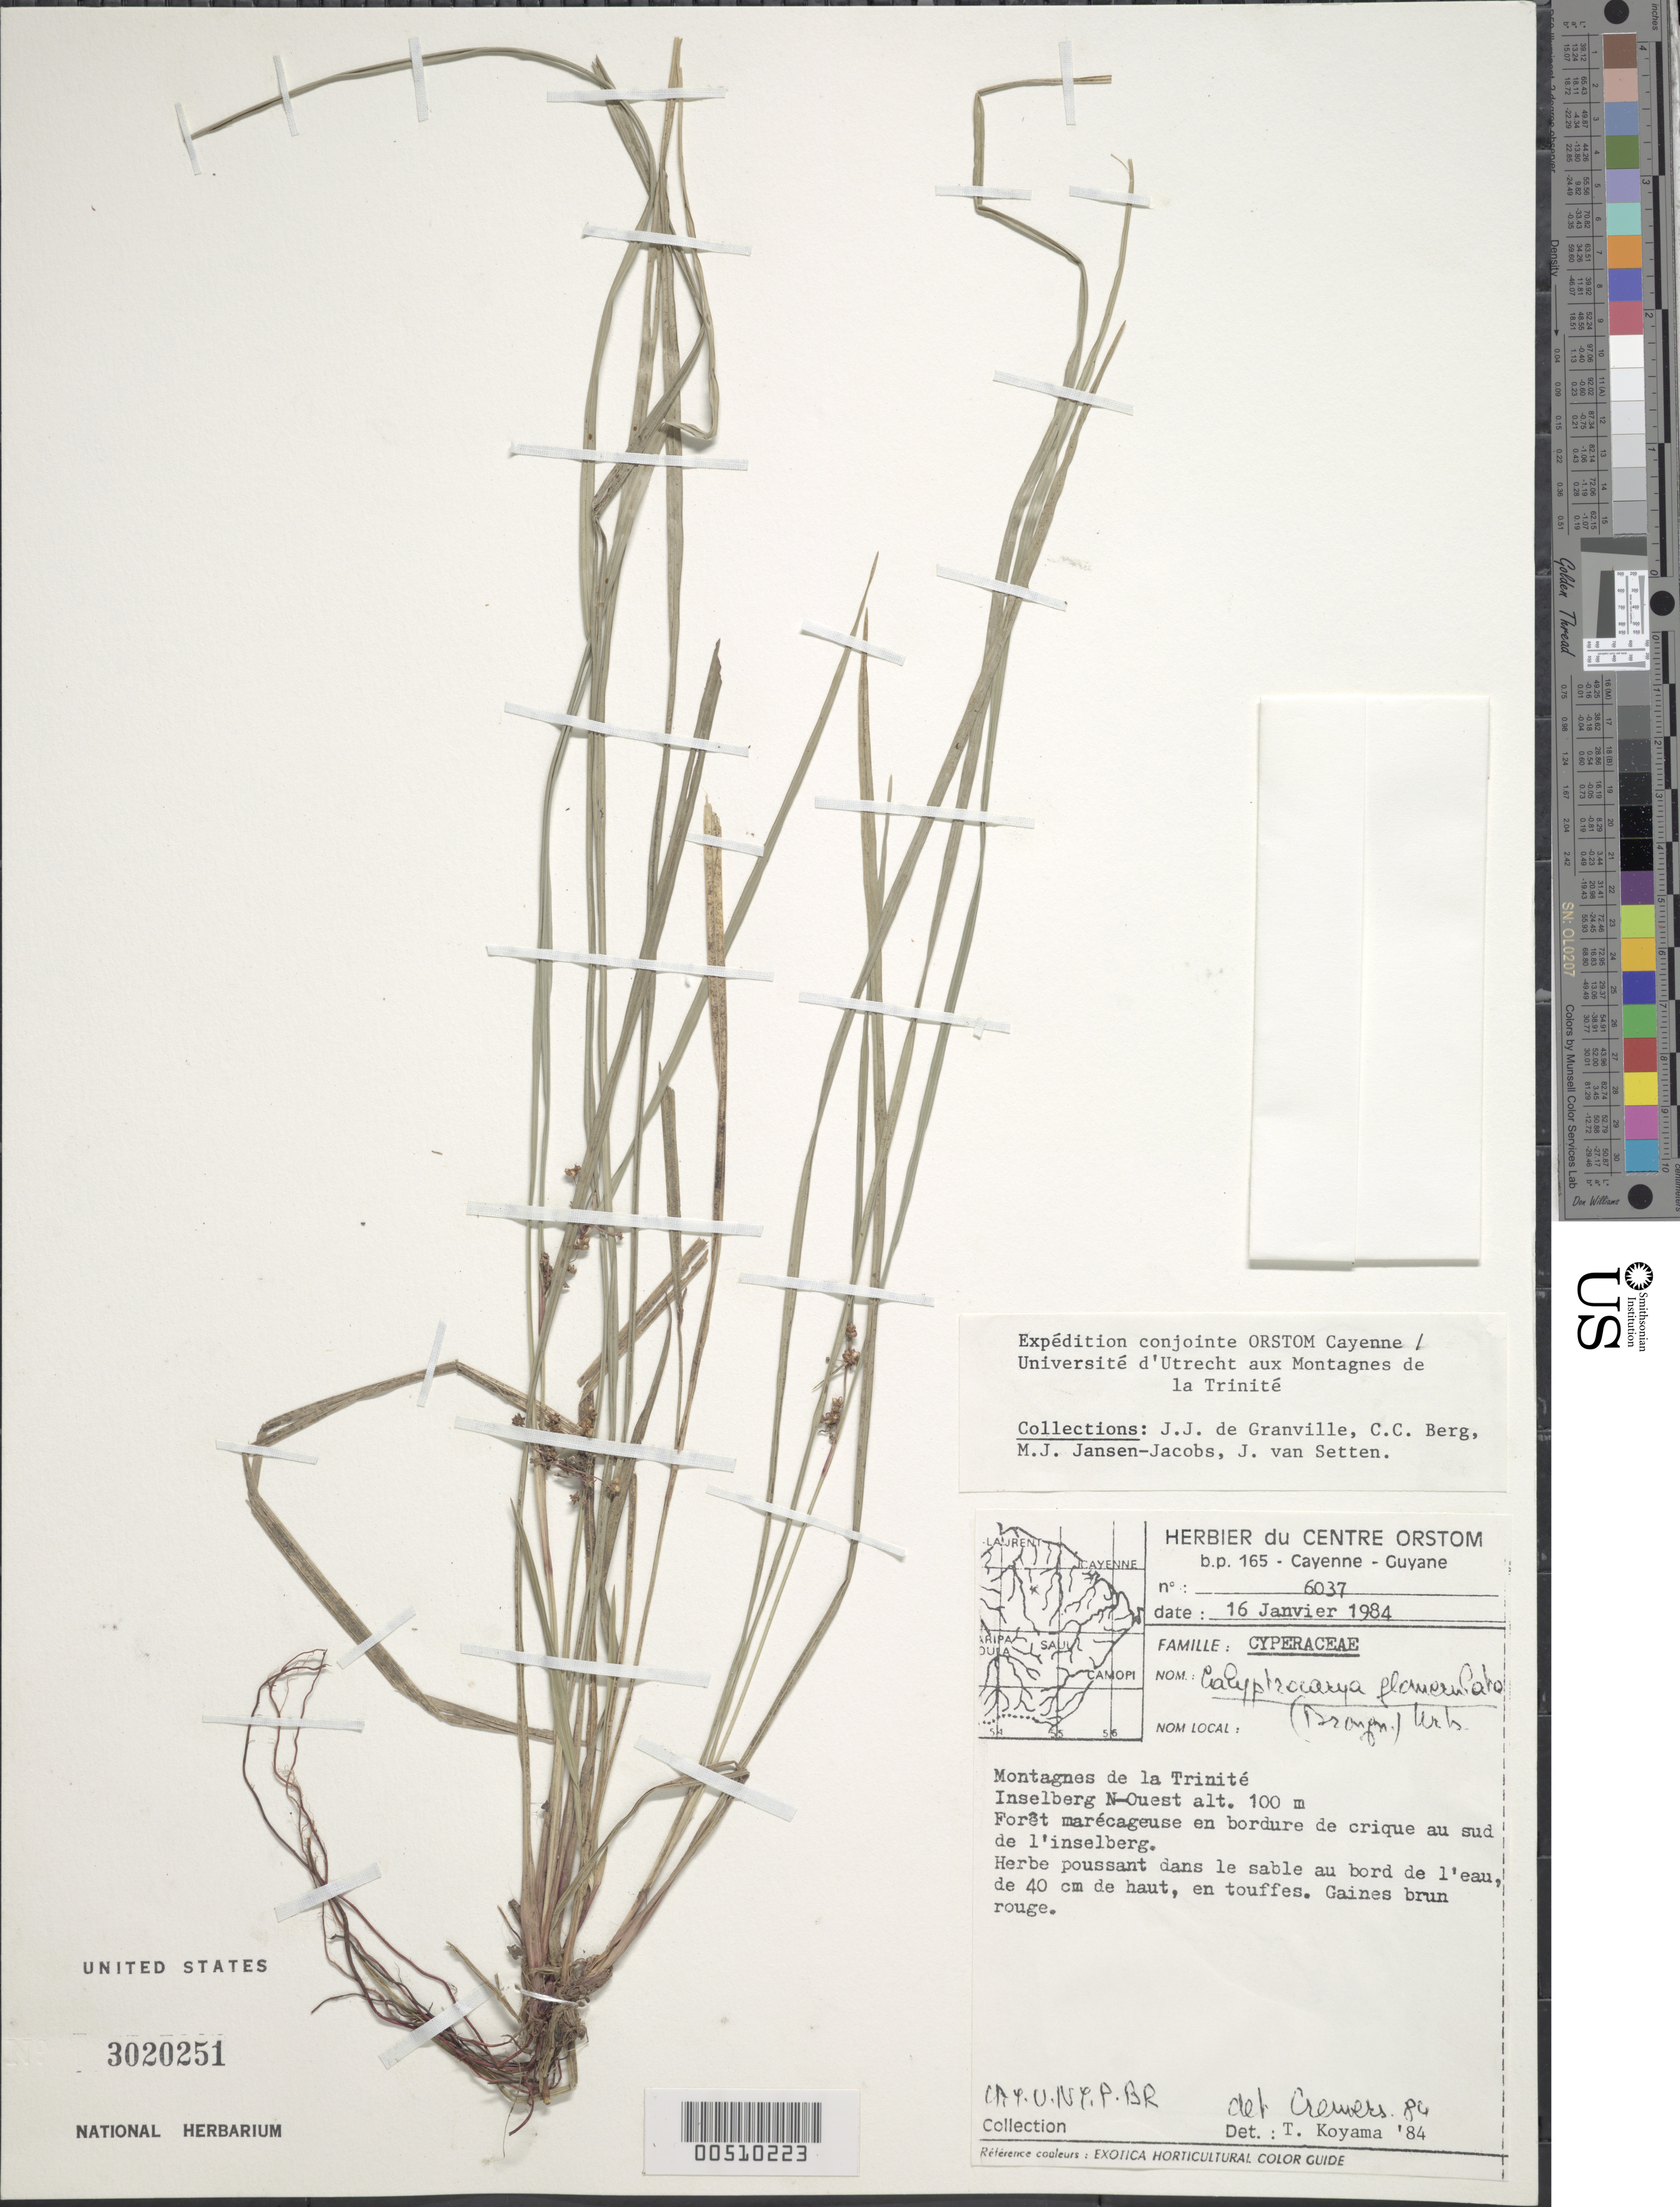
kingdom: Plantae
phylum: Tracheophyta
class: Liliopsida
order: Poales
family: Cyperaceae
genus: Calyptrocarya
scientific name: Calyptrocarya glomerulata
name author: (Brongn.) Urb.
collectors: J.-J. de Granville, C. C. Berg, M. J. Jansen-Jacobs & J. van Setten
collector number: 6037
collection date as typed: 16 Jan 1984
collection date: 1984-01-16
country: French Guiana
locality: Montagnes de la Trinité, Inselberg N-Ouest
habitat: Foret marecageuse en bordure de crique au sud de l'inselberg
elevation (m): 100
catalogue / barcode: US 3020251